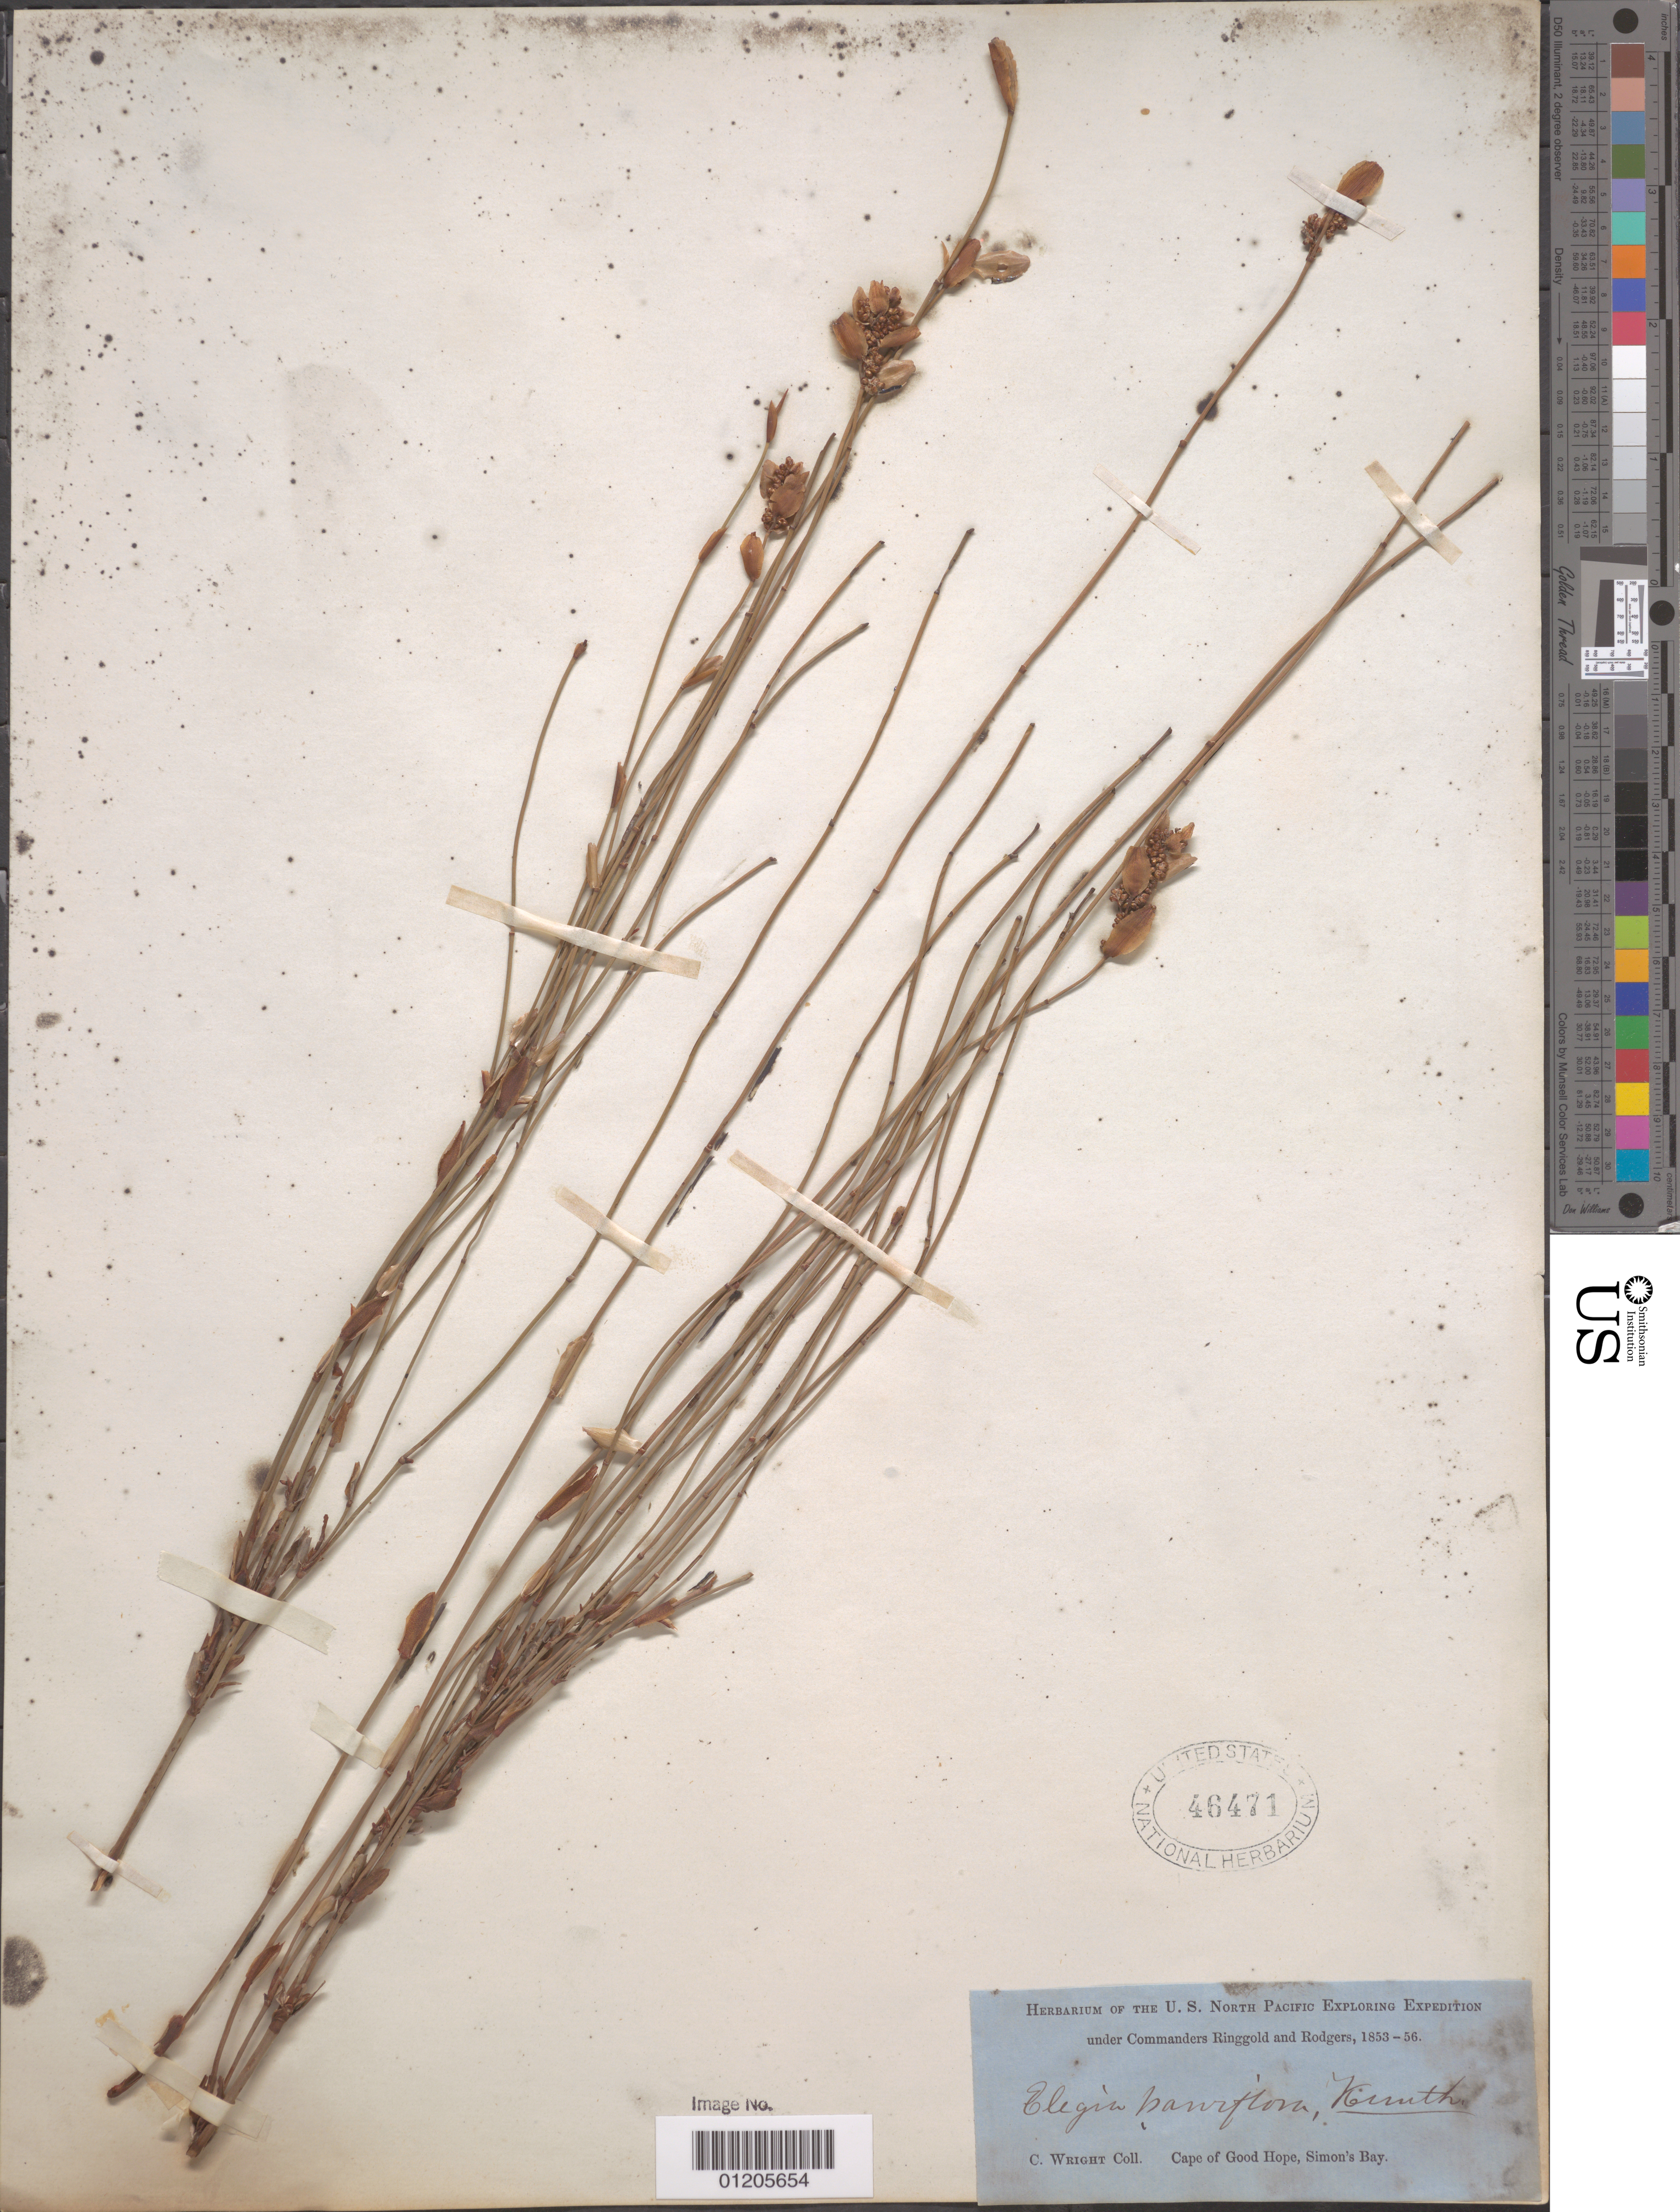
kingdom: Plantae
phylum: Tracheophyta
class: Liliopsida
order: Poales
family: Restionaceae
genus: Elegia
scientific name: Elegia parviflora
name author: (Thunb.) Kunth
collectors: C. Wright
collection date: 1853/1856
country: South Africa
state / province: Western Cape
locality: Cape of Good Hope, Simon's Bay.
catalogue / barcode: US 46471